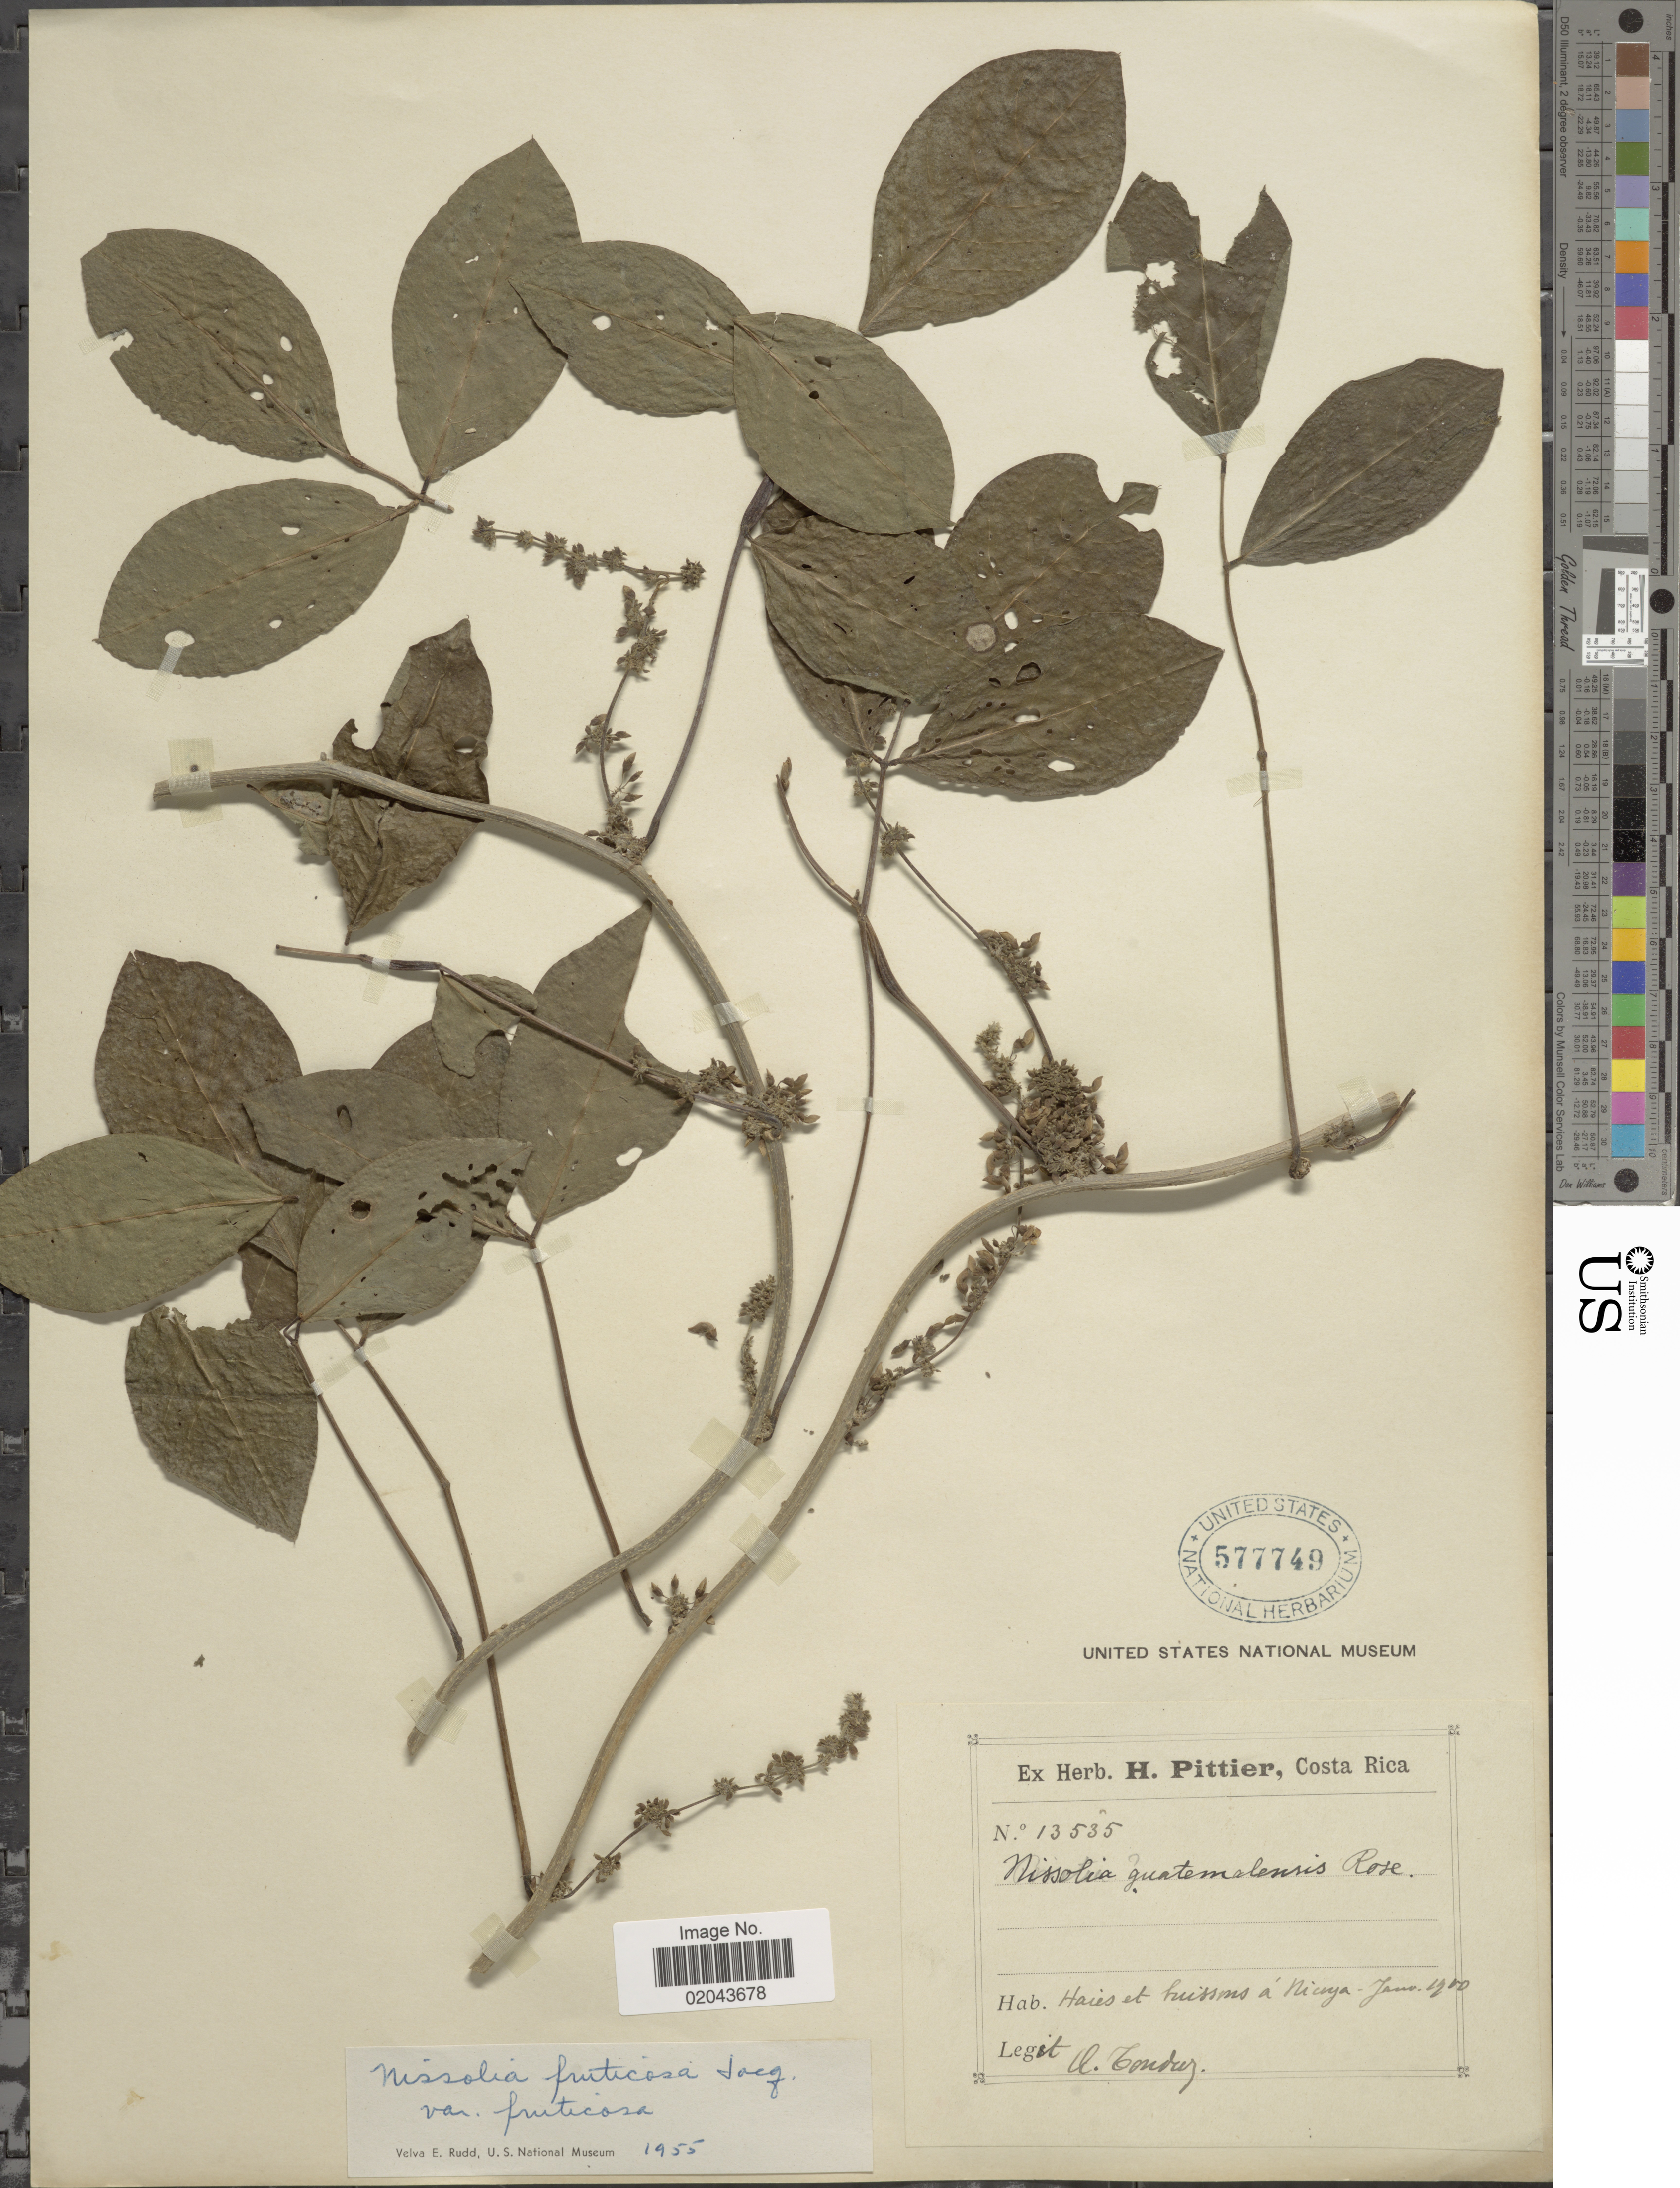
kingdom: Plantae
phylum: Tracheophyta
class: Magnoliopsida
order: Fabales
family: Fabaceae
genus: Nissolia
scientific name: Nissolia fruticosa var. fruticosa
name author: Jacq.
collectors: A. Tonduz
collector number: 13535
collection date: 1900-01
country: Costa Rica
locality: Haies et buissons a Nicoya.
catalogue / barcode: US 577749